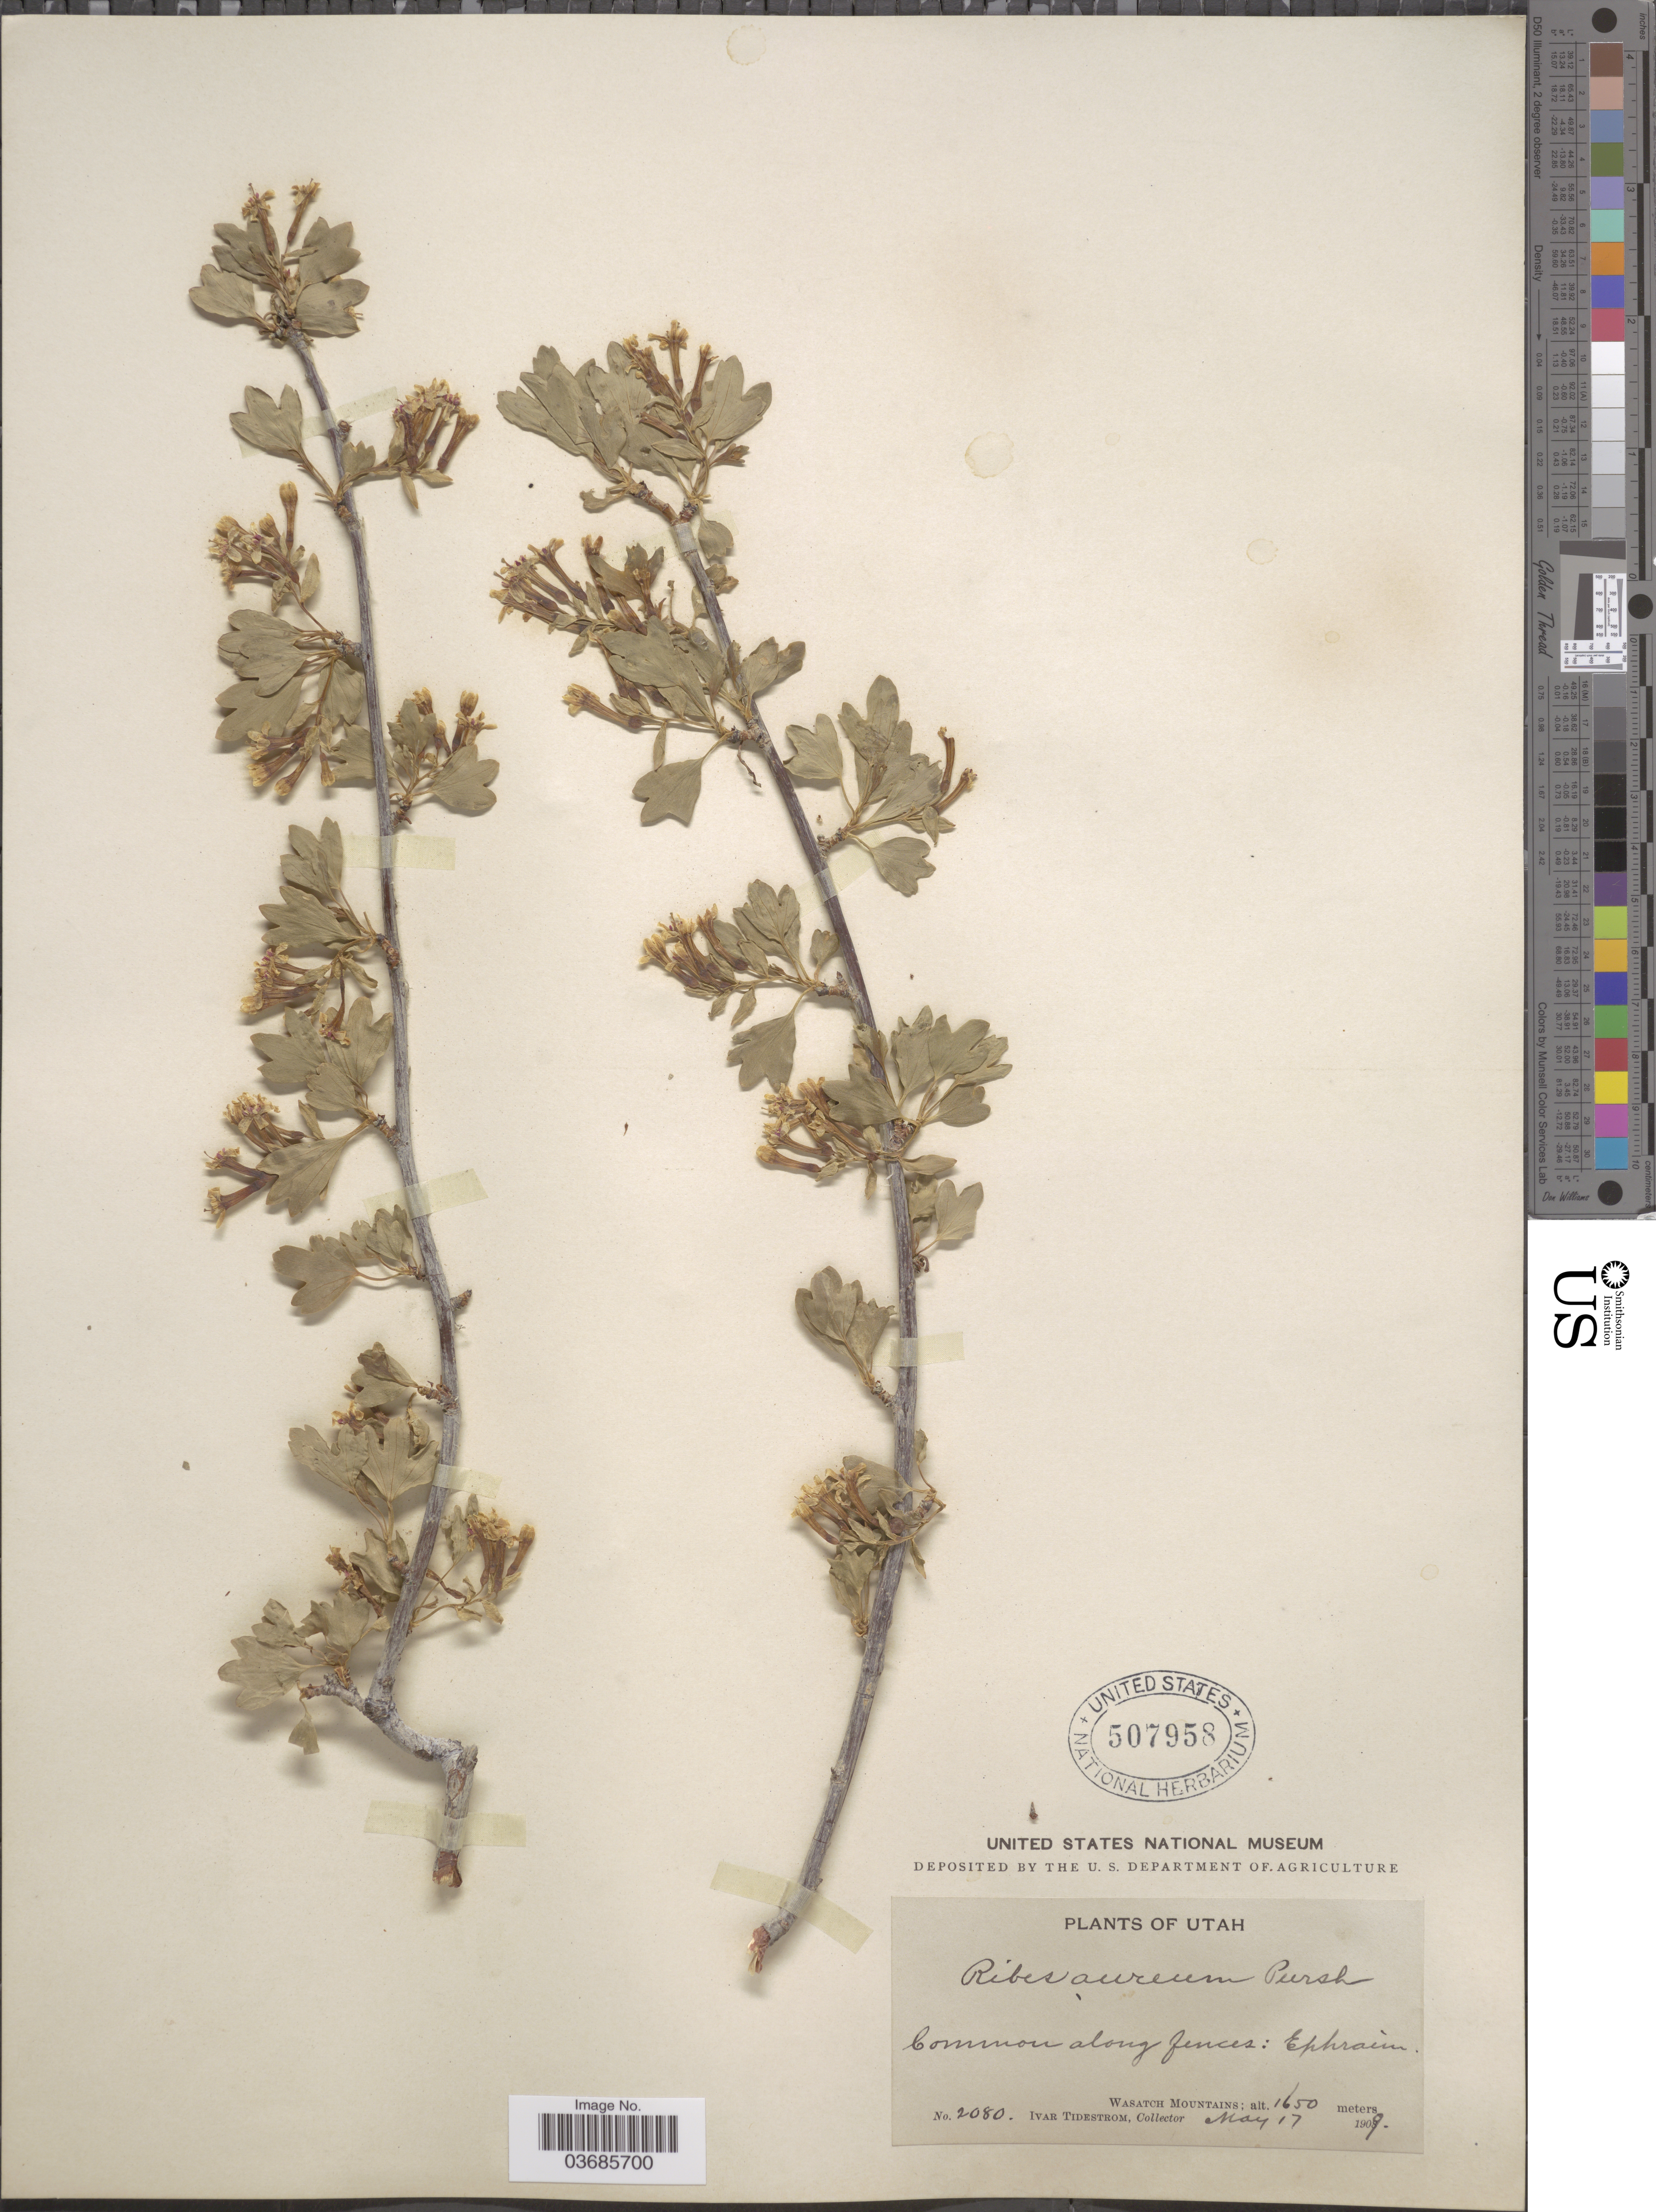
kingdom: Plantae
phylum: Tracheophyta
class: Magnoliopsida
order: Saxifragales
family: Grossulariaceae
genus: Ribes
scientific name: Ribes aureum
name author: Pursh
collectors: I. F. Tidestrom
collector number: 2080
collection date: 1909-05-17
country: United States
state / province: Utah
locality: Common along fences: Ephraim. Wasatch Mountains.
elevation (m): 1650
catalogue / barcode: US 507958